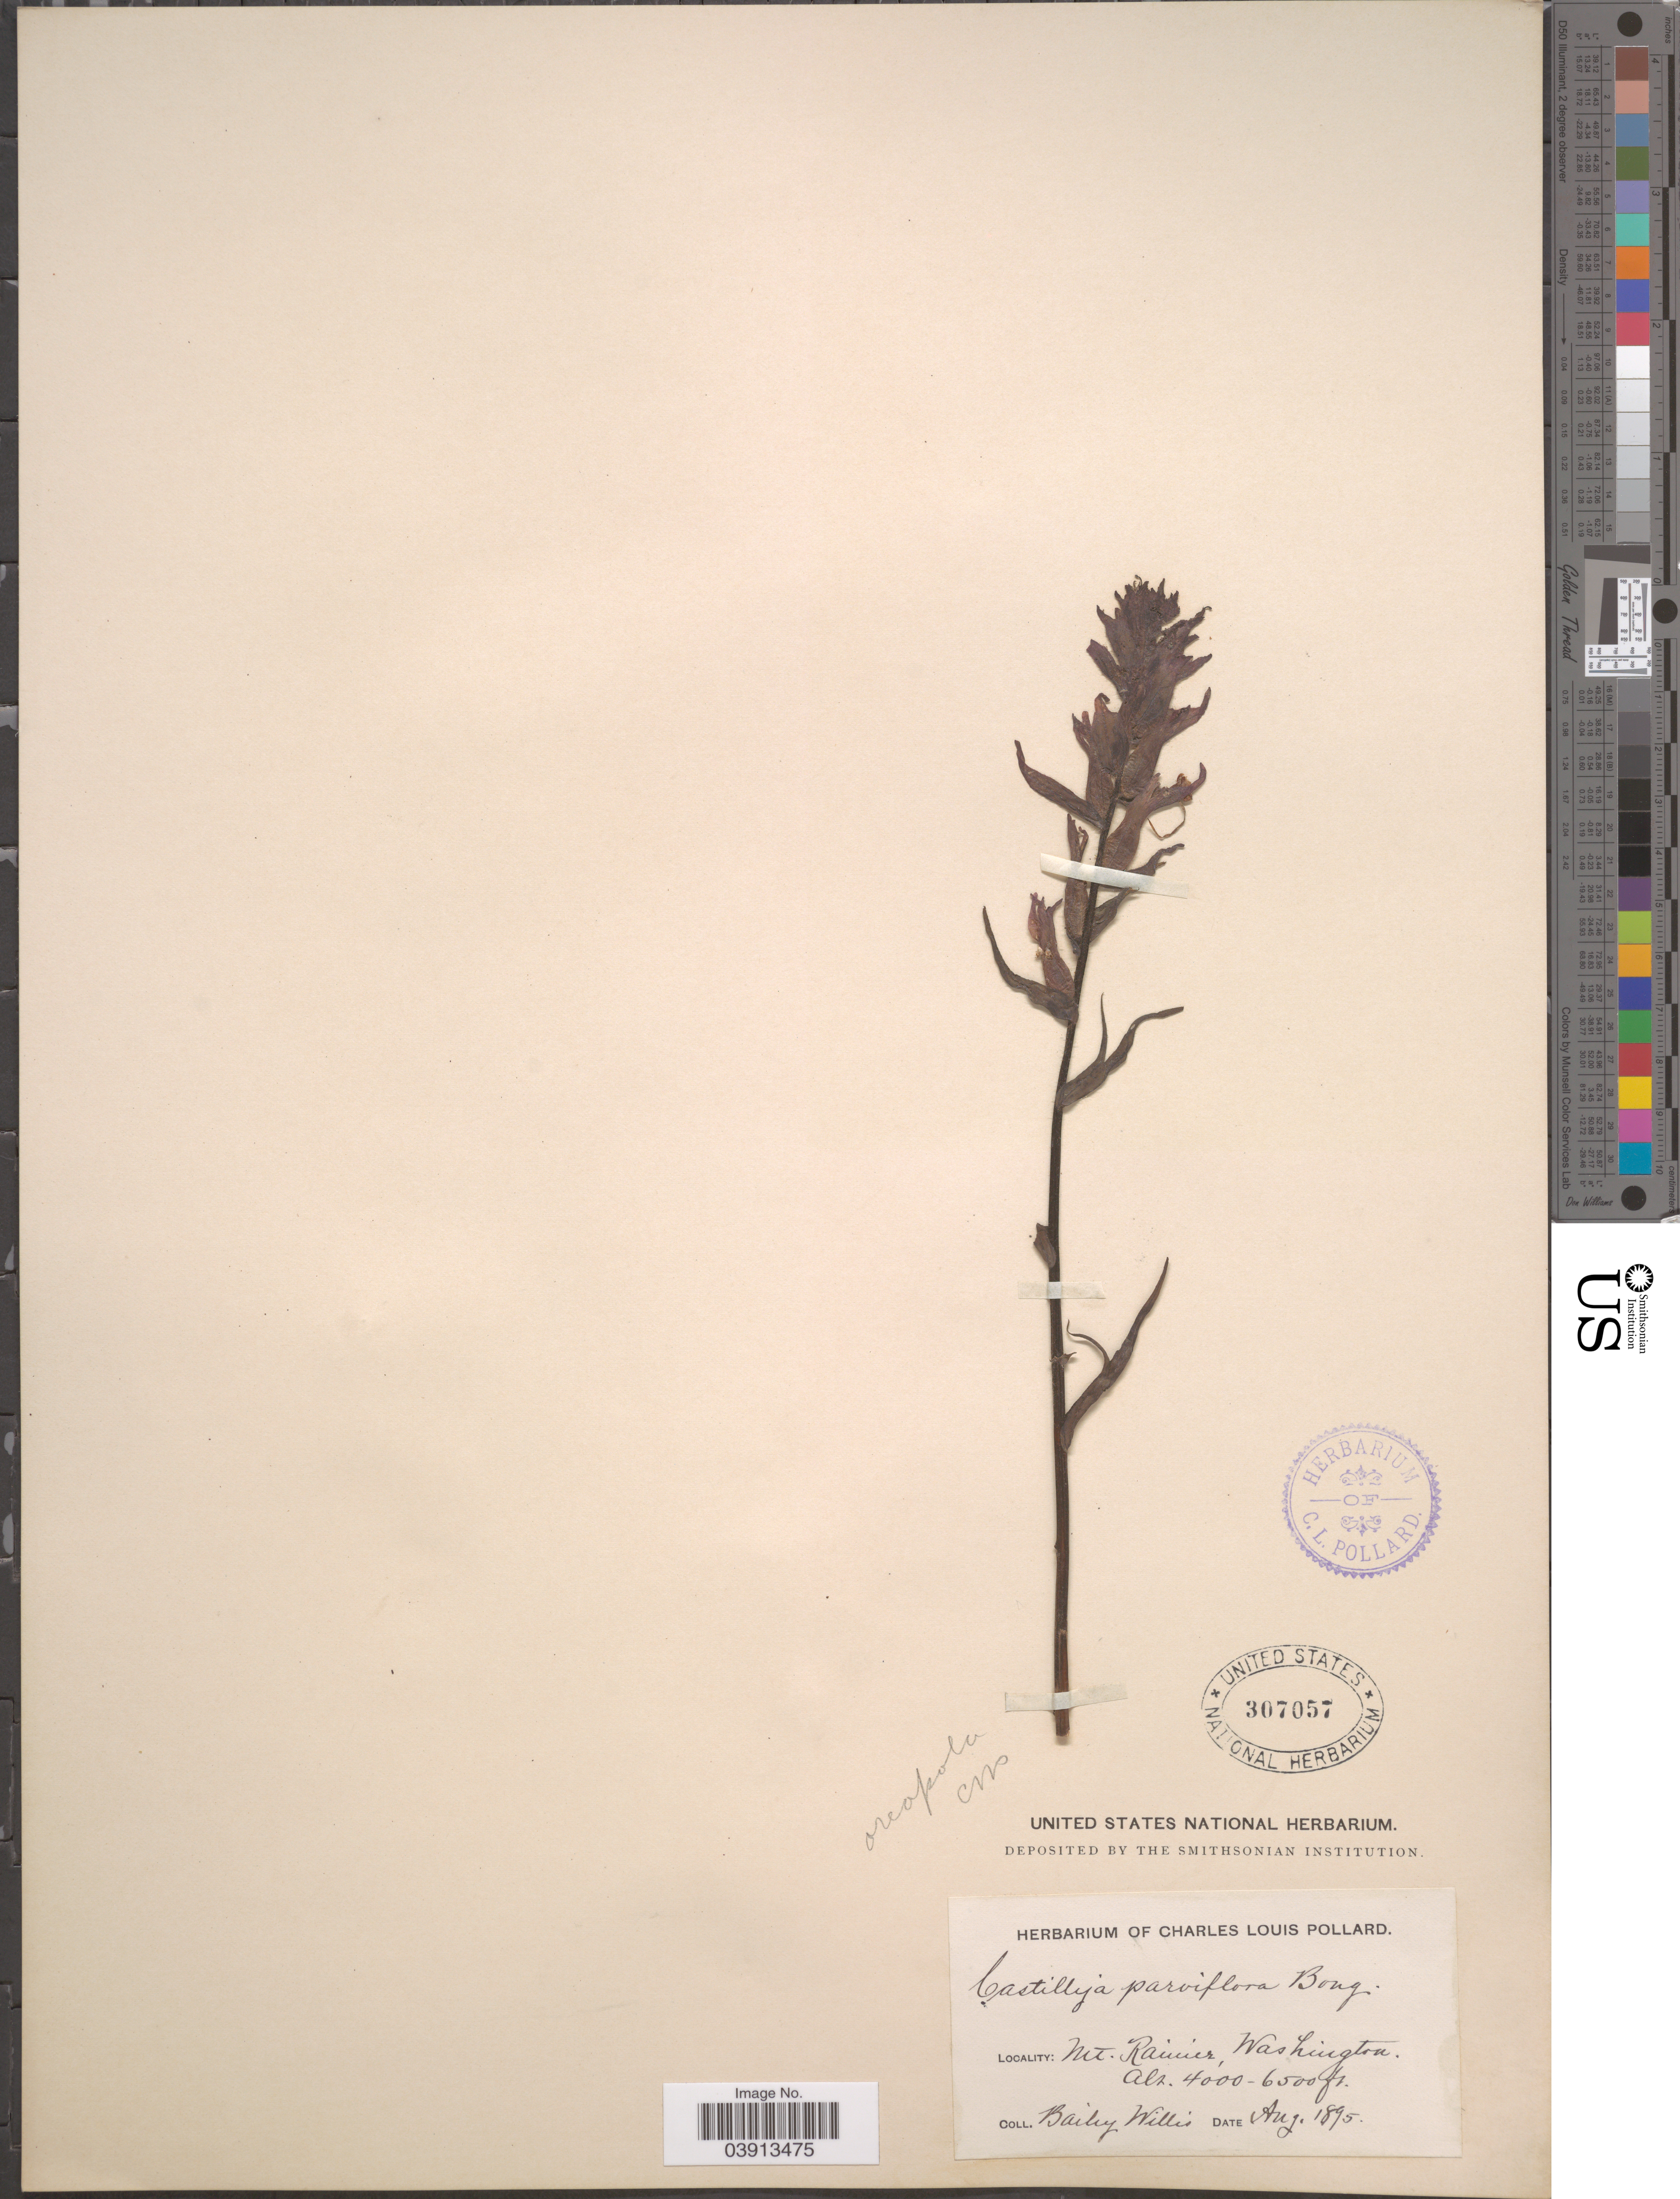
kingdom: Plantae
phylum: Tracheophyta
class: Magnoliopsida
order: Lamiales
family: Orobanchaceae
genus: Castilleja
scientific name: Castilleja parviflora var. oreopola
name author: (Greenm.) Ownbey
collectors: B. Willis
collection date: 1895-08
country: United States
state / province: Washington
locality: Mt. Rainier.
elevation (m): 1219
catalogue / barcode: US 307057